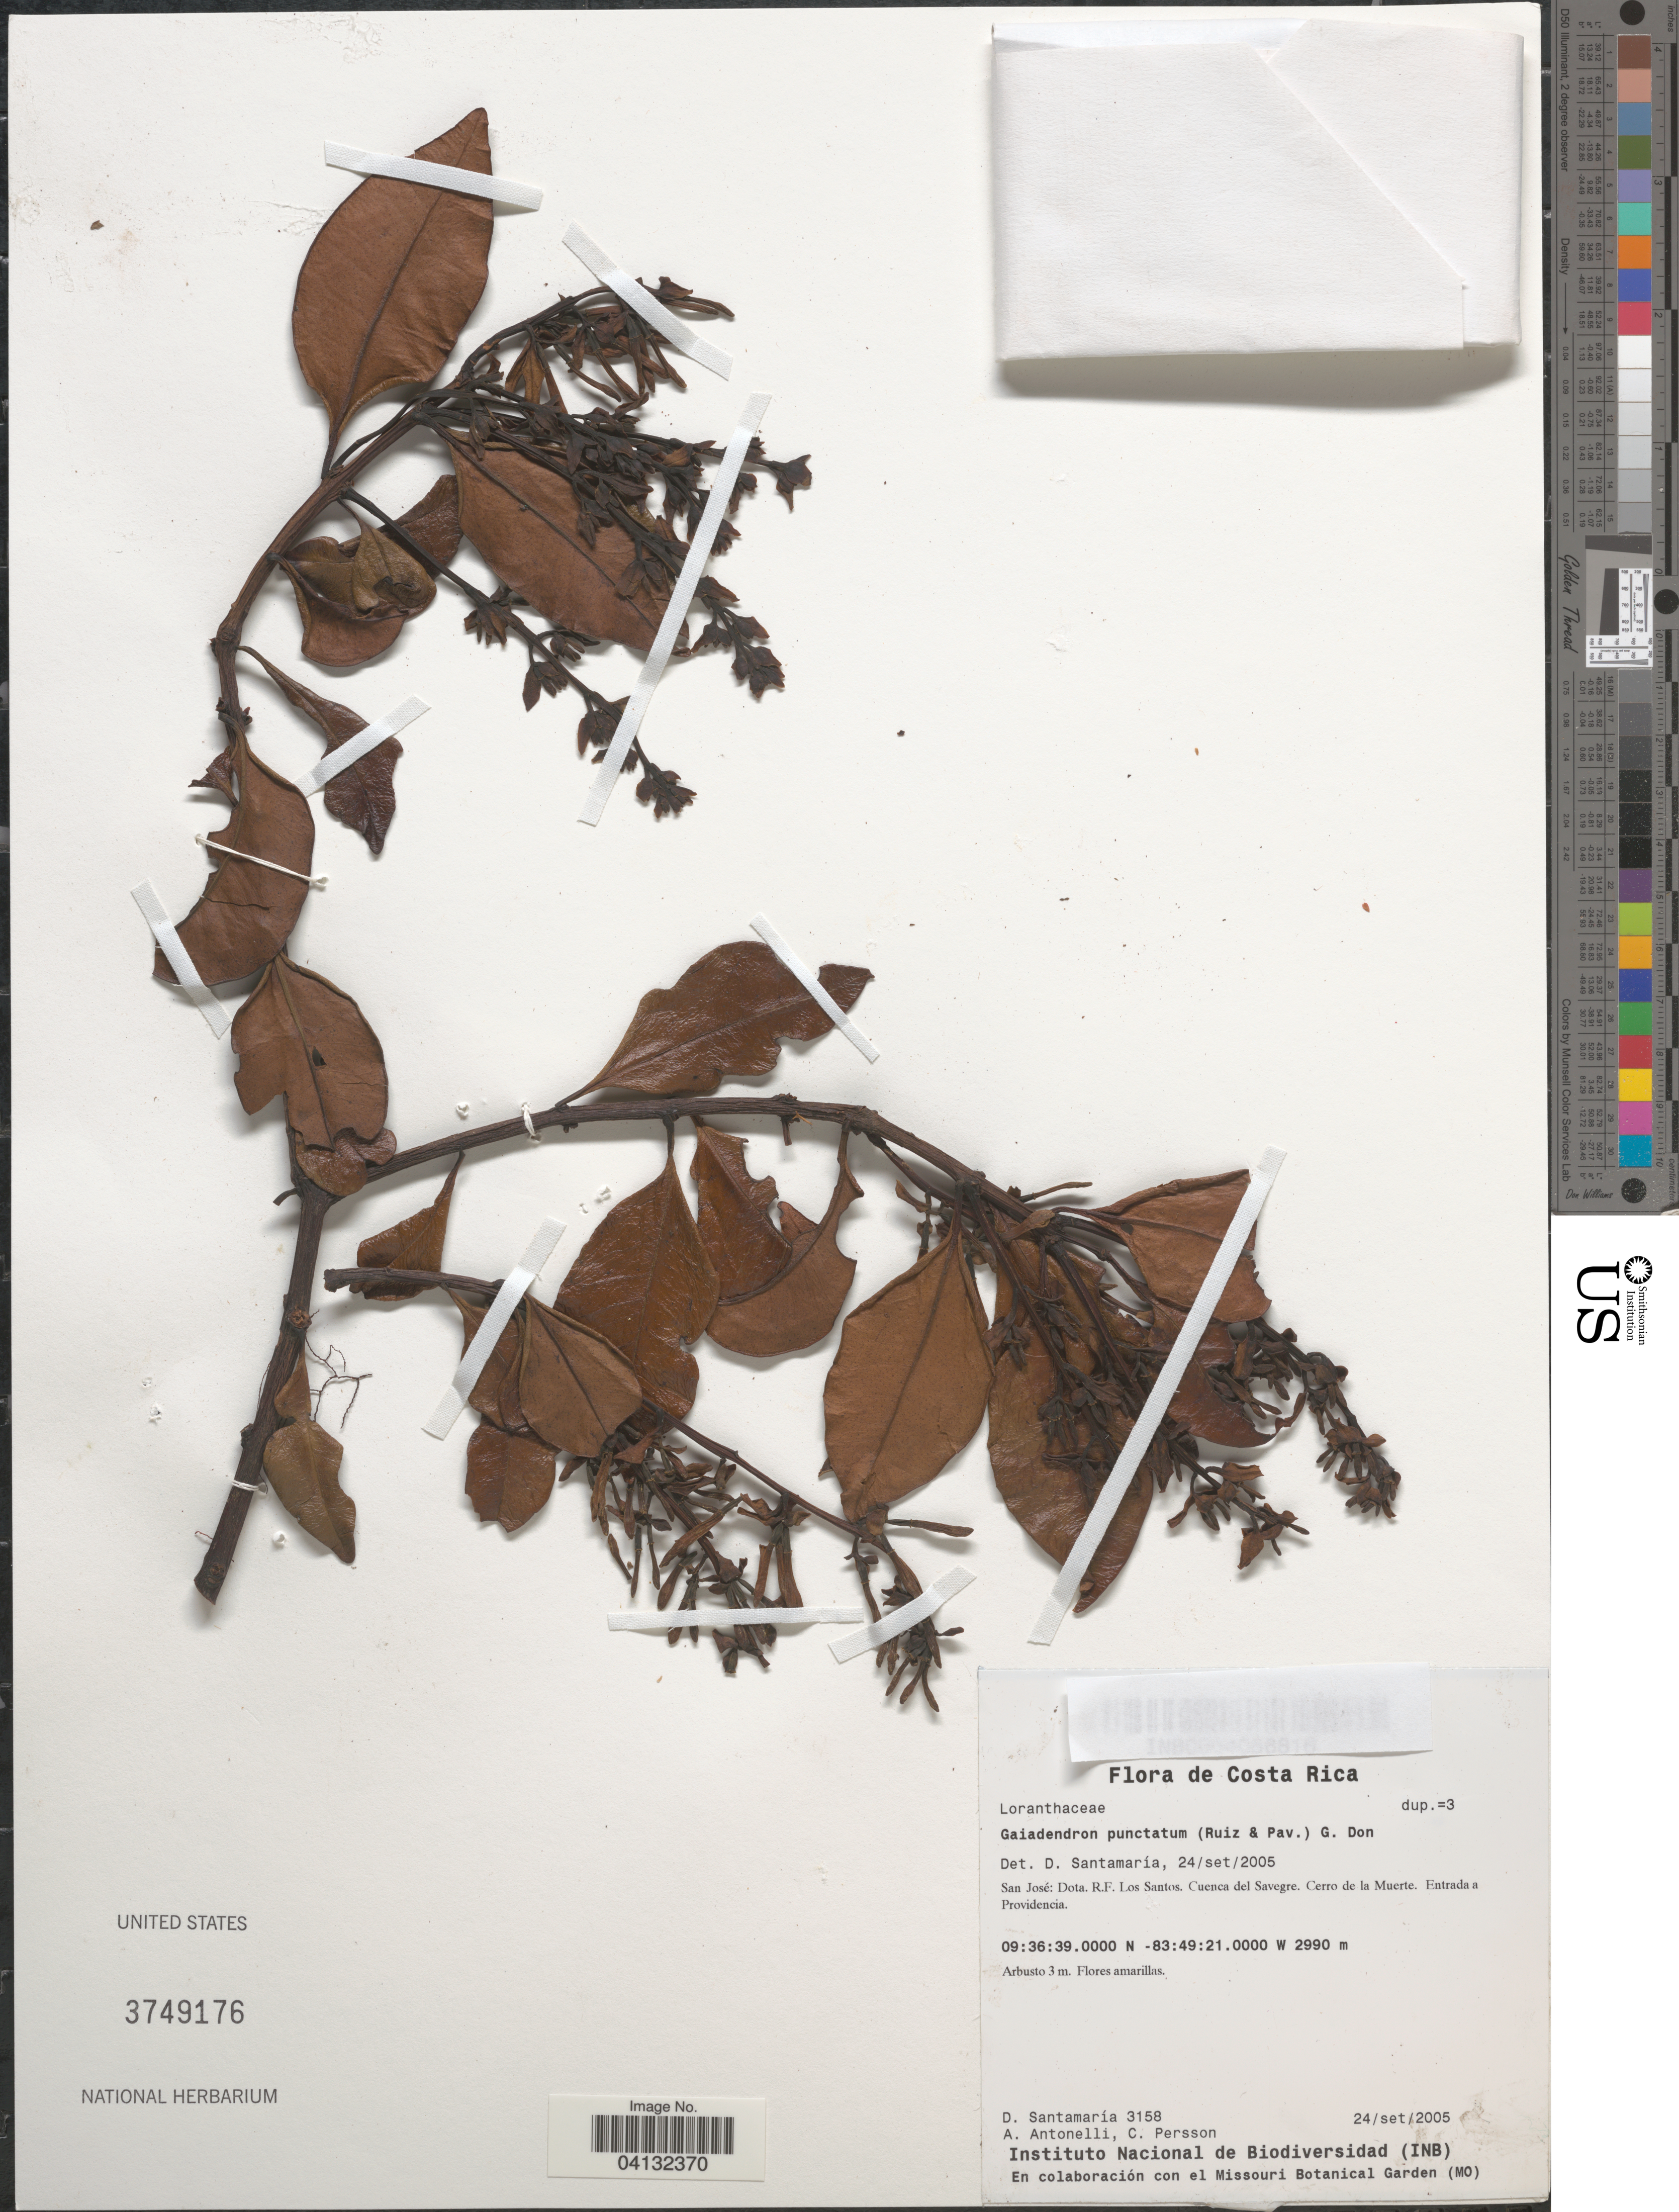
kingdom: Plantae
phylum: Tracheophyta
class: Magnoliopsida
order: Santalales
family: Loranthaceae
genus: Gaiadendron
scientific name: Gaiadendron punctatum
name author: (Ruiz & Pav.) G. Don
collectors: D. Santamaria, A. Antonelli & C. Persson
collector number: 3158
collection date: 2005-09-24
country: Costa Rica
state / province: San José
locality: Dota. R.F. Los Santos. Cuenca del Savegre. Cerro de la Muerte. Entrada a Providencia.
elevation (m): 2990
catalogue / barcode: US 3749176